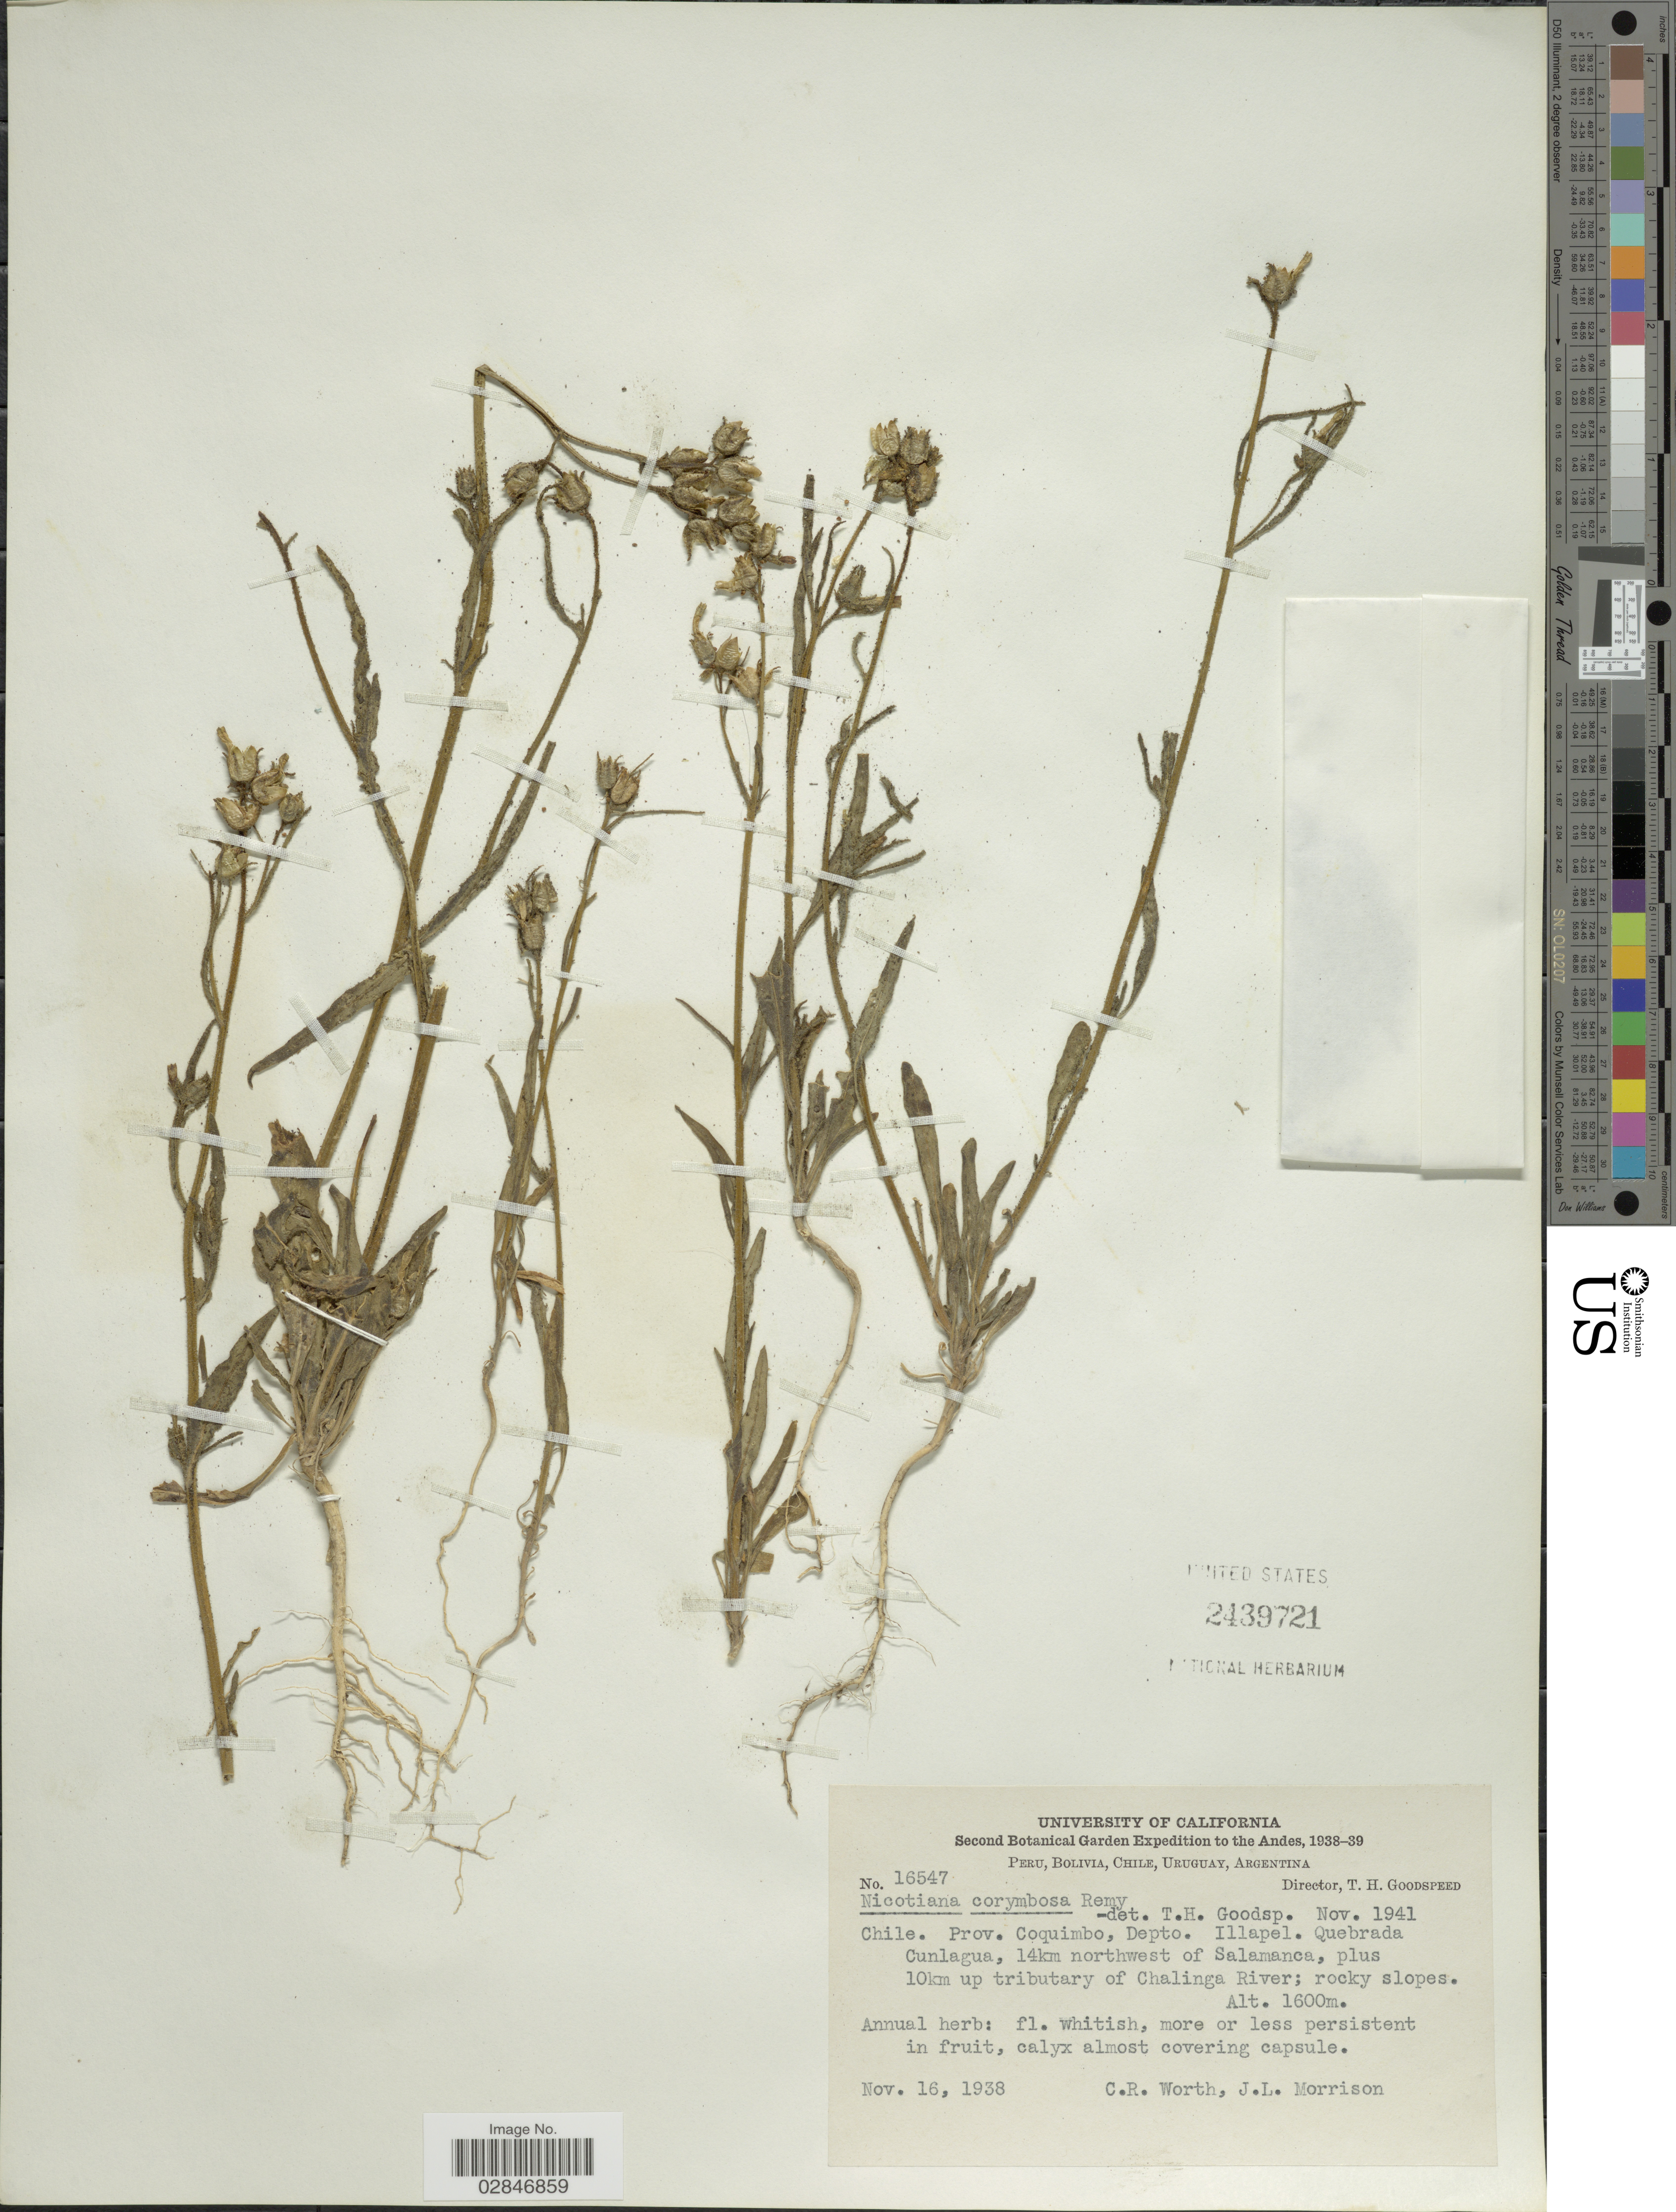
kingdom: Plantae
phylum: Tracheophyta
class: Magnoliopsida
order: Solanales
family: Solanaceae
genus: Nicotiana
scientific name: Nicotiana corymbosa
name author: J. Rémy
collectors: C. R. Worth & J. Morrison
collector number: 16547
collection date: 1938-11-16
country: Chile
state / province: Coquimbo (IV)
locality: The Andes, Prov. Coquimbo, Depto. Illapel. Quebrada Cunlagua, 14km northwest of Salamanca, plus 10km up tributary of Chalinga River.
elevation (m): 1600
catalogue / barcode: US 2439721